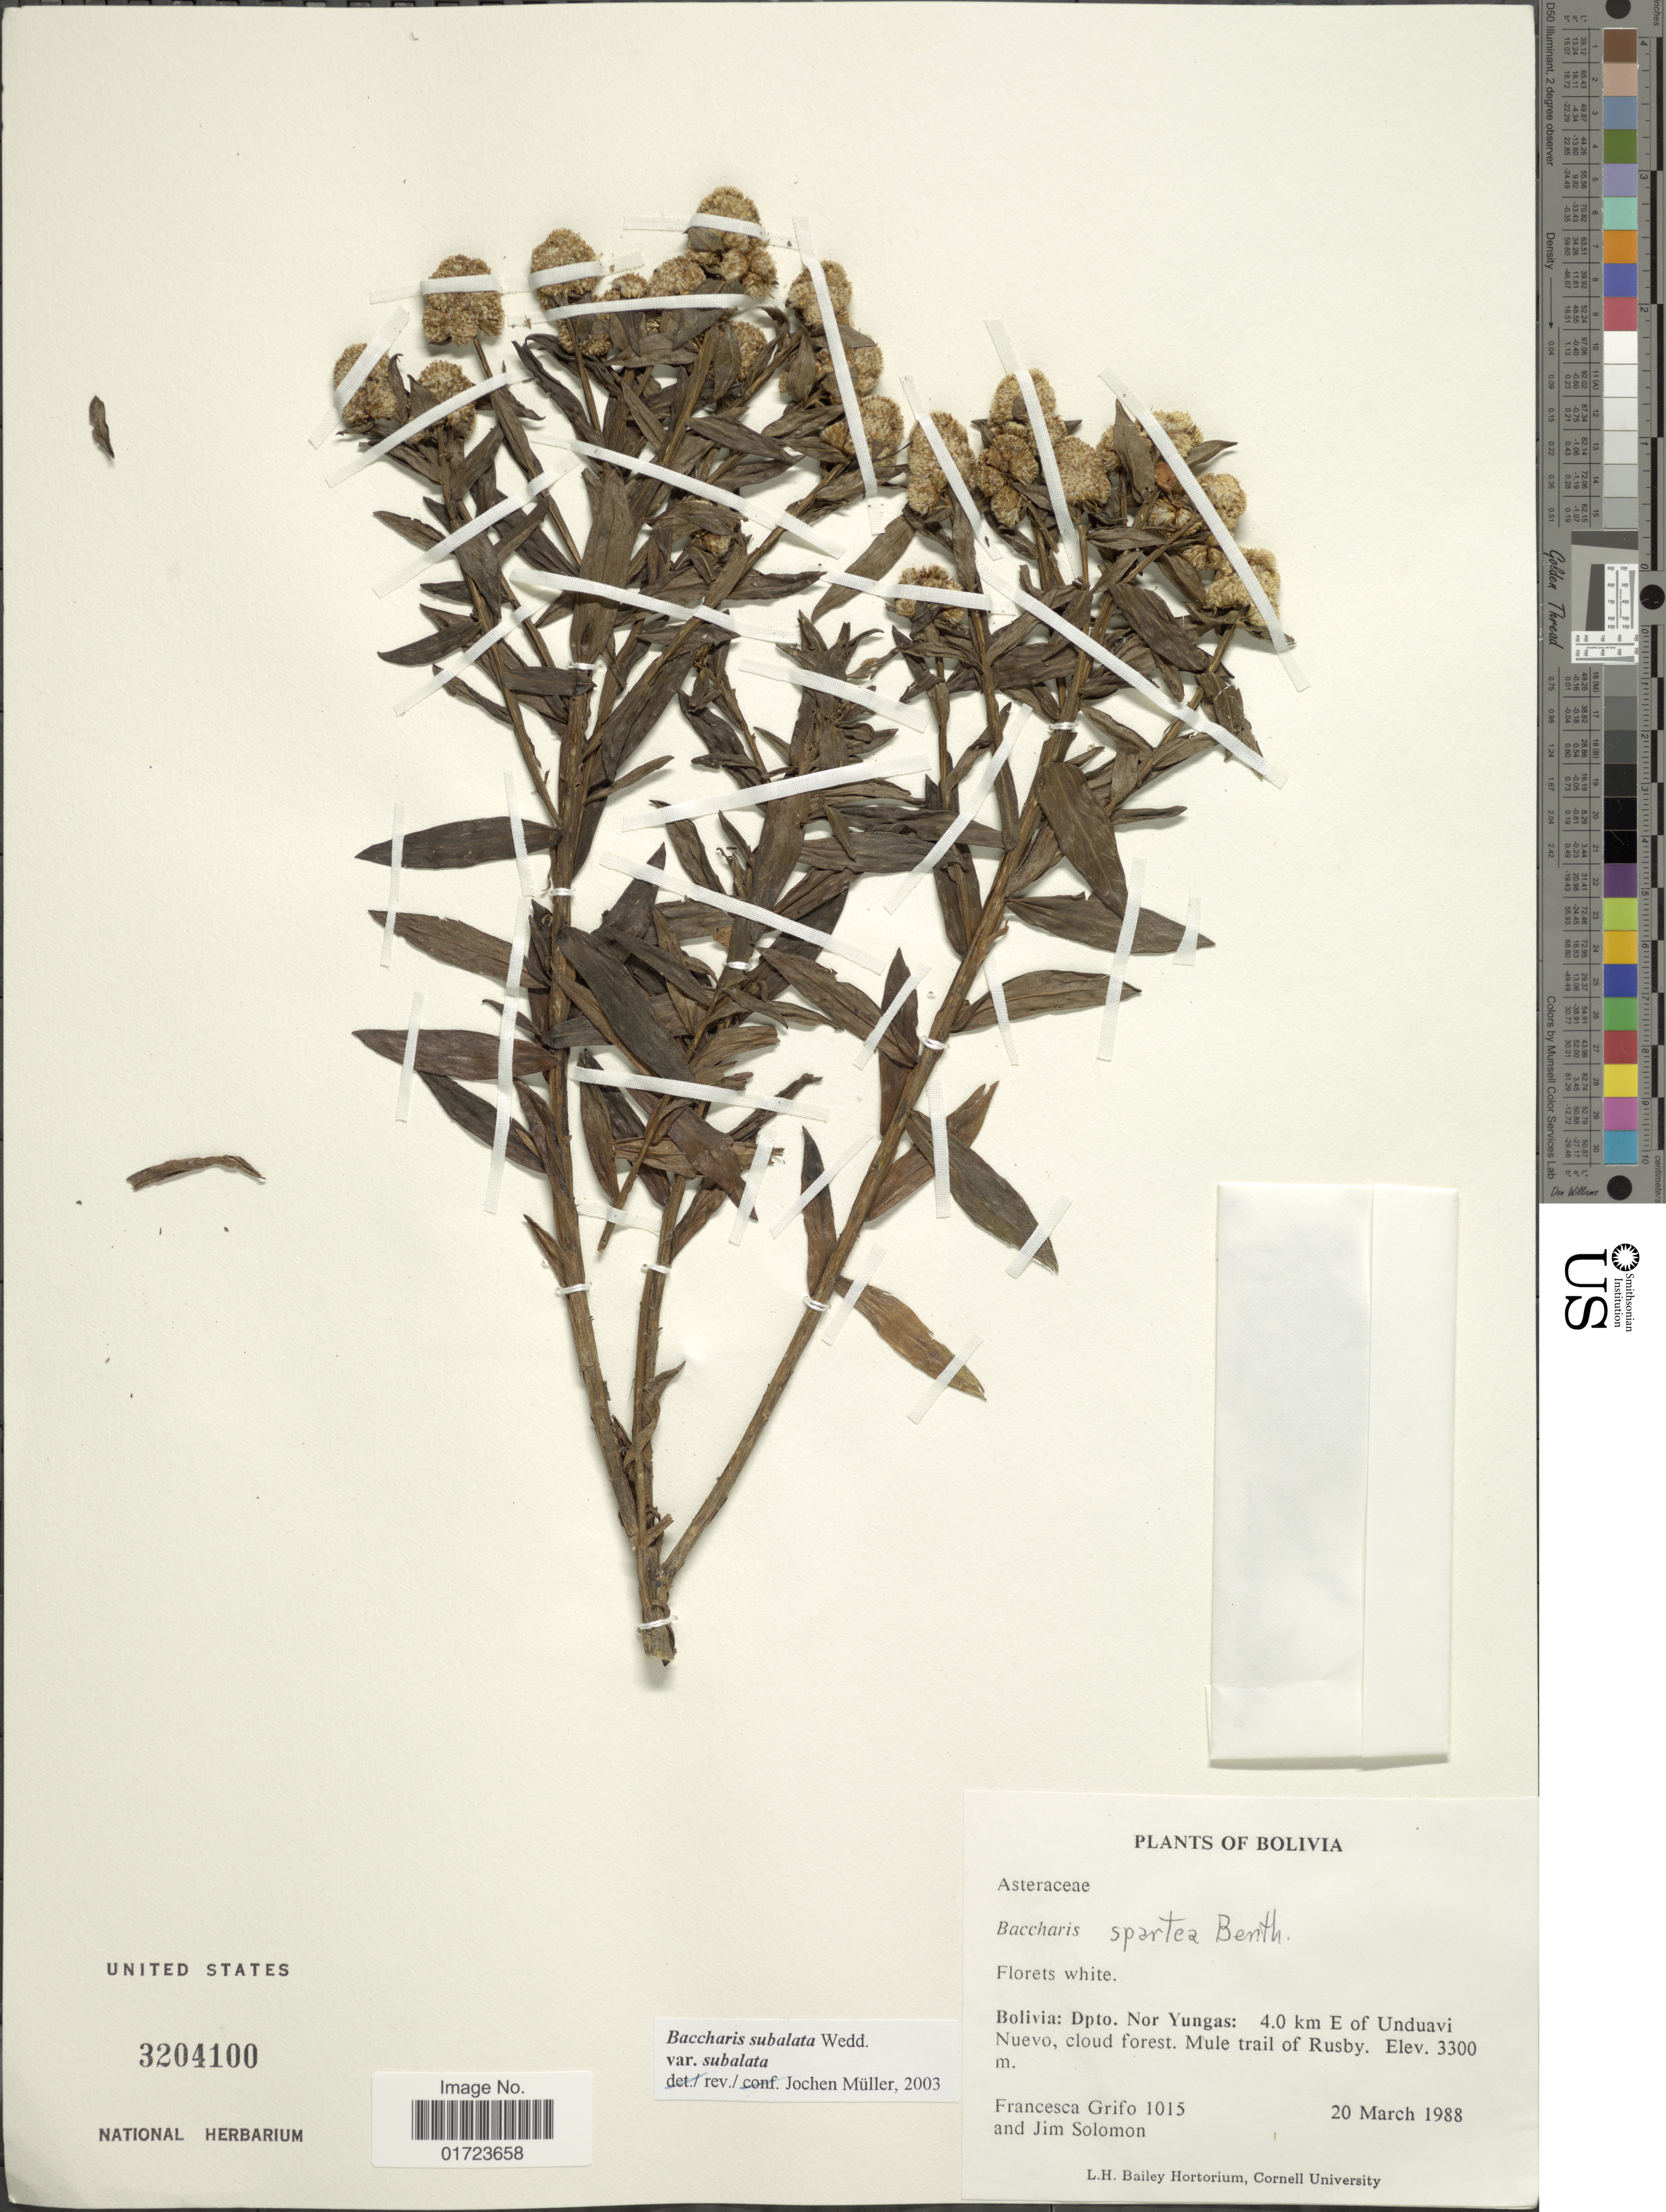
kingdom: Plantae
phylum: Tracheophyta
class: Magnoliopsida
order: Asterales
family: Asteraceae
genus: Baccharis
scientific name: Baccharis subalata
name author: Wedd.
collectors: F. Grifo & J. Solomon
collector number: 1015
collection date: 1988-03-20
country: Bolivia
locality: Dpto. Nor Yungas: 4.0 Km E of Unduavi Nuevo, cloud forest. Mule trail of Rusby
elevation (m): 3300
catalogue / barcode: US 3204100